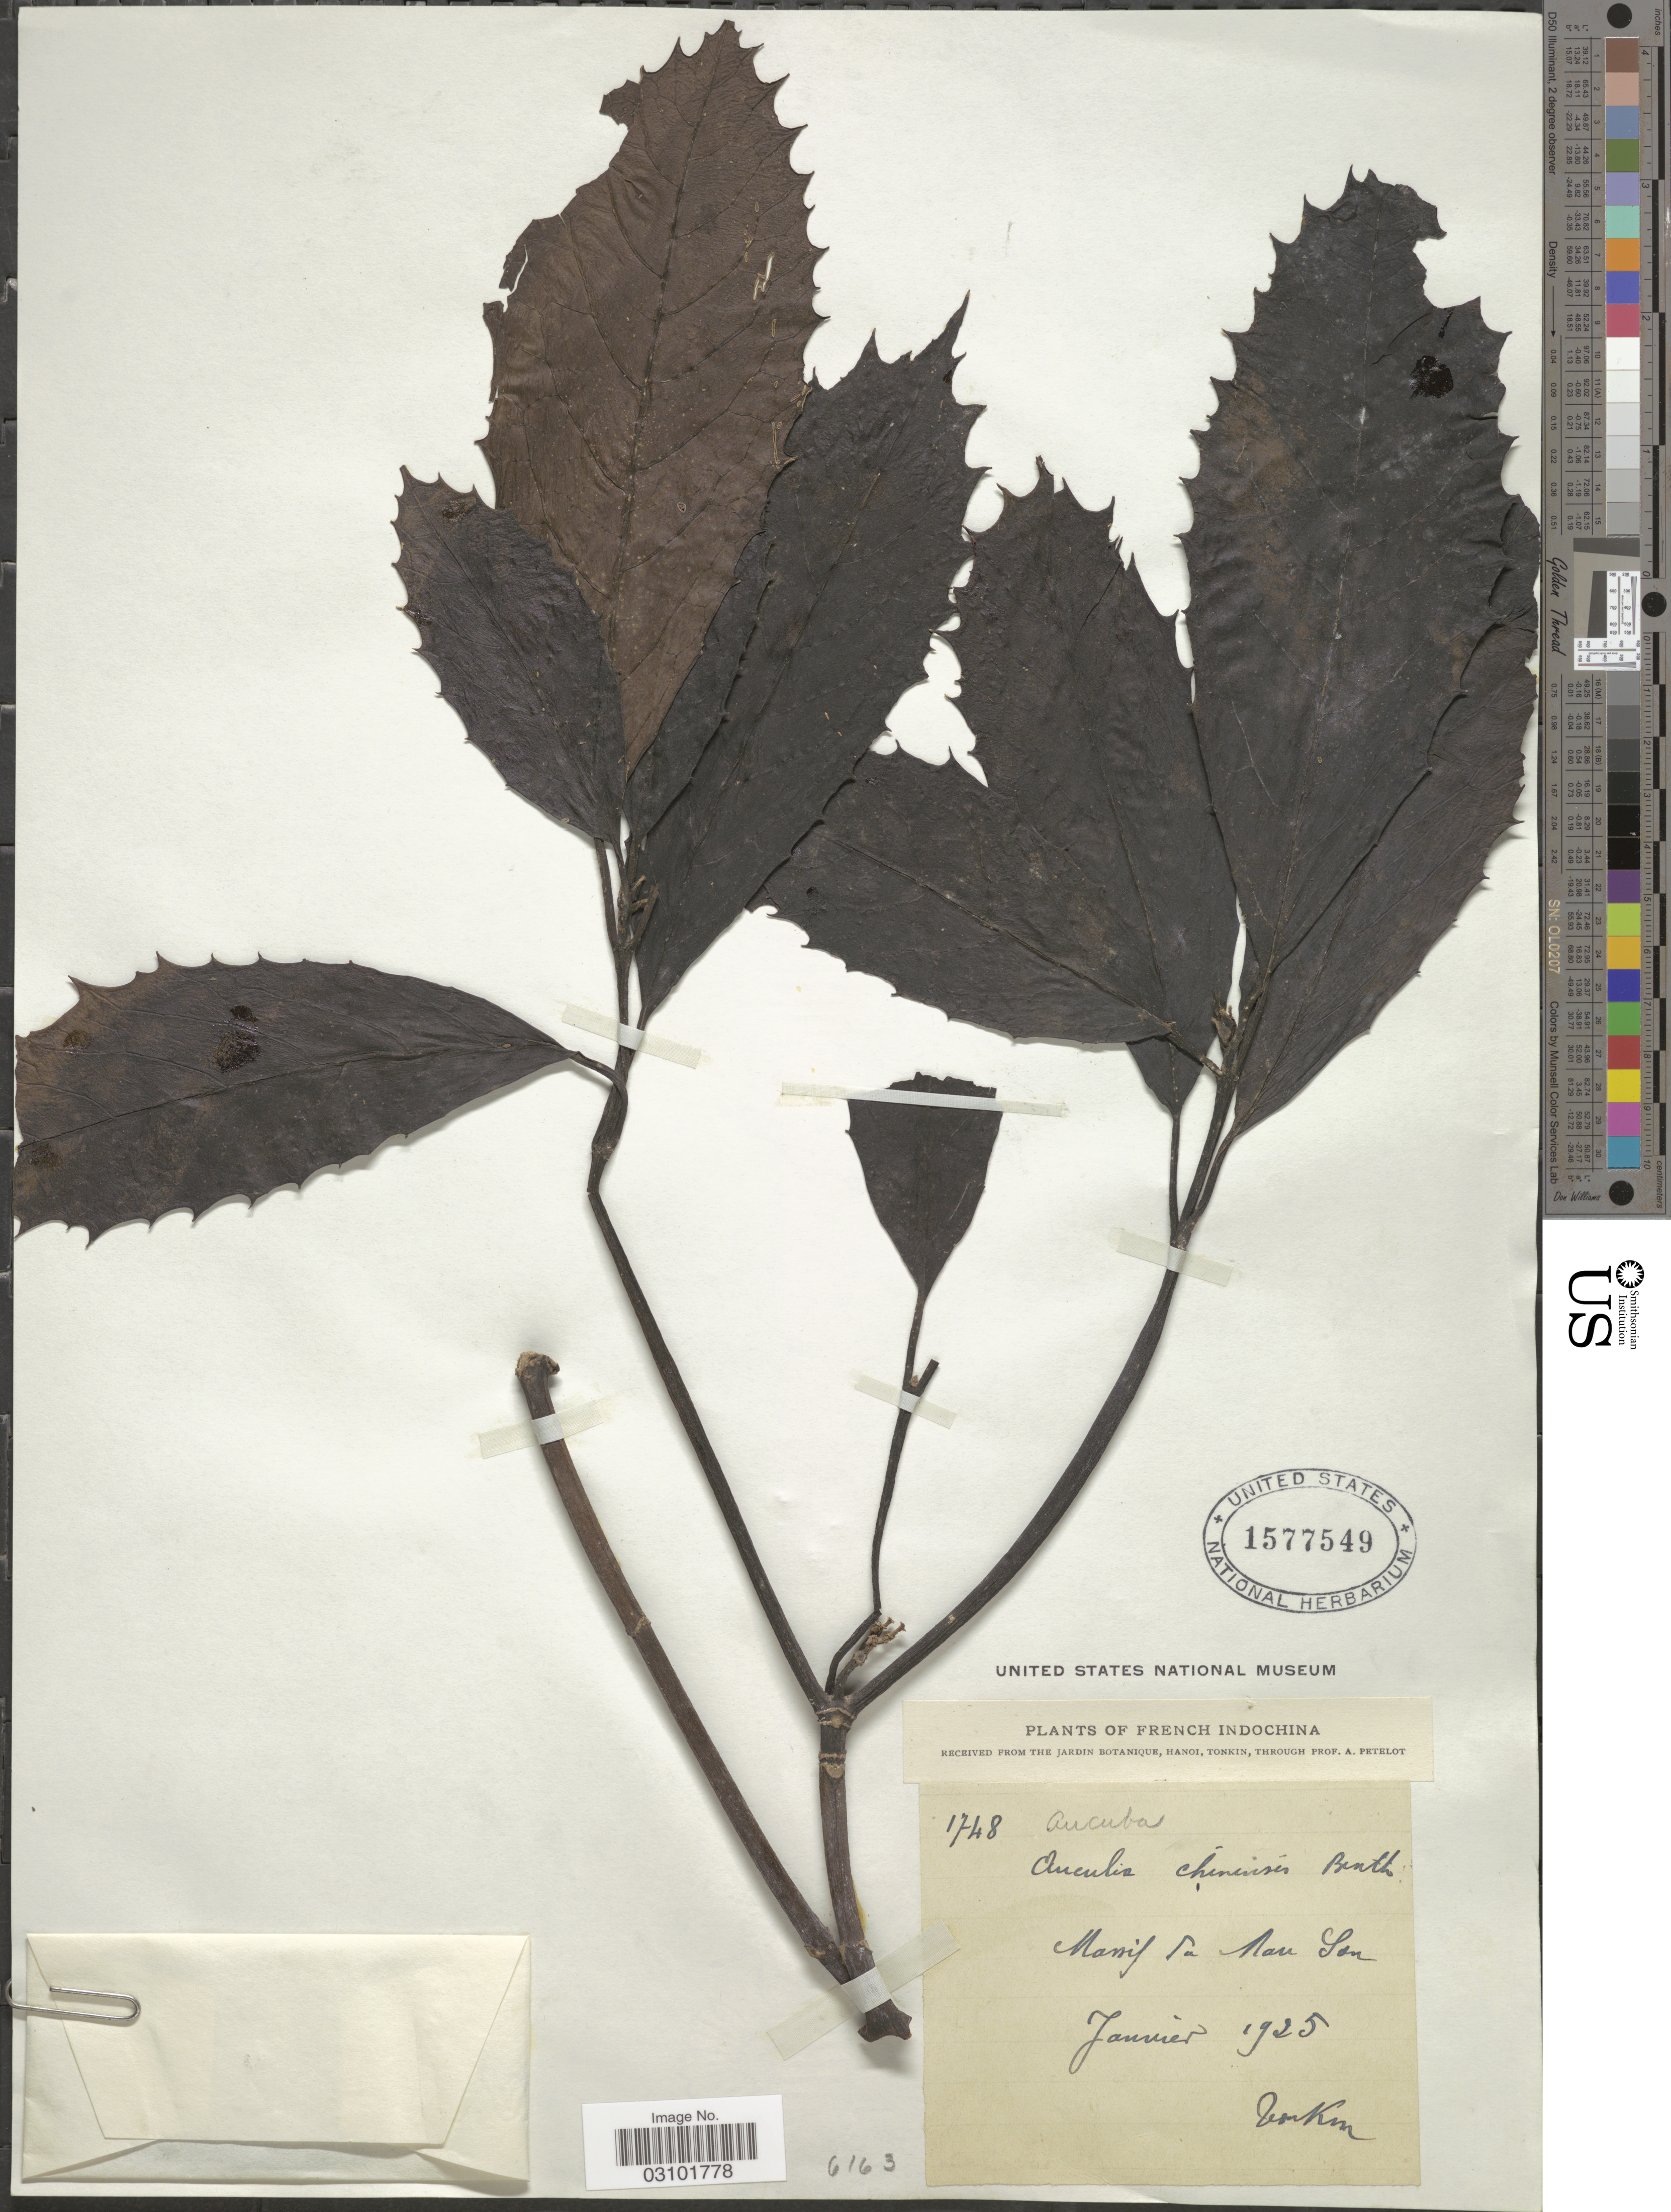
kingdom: Plantae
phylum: Tracheophyta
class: Magnoliopsida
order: Garryales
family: Garryaceae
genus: Aucuba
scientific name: Aucuba chinensis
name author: Benth.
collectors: A. Petelot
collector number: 1748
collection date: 1925-01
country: Vietnam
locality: French Indochina. Massif la Nan Son.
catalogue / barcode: US 1577549